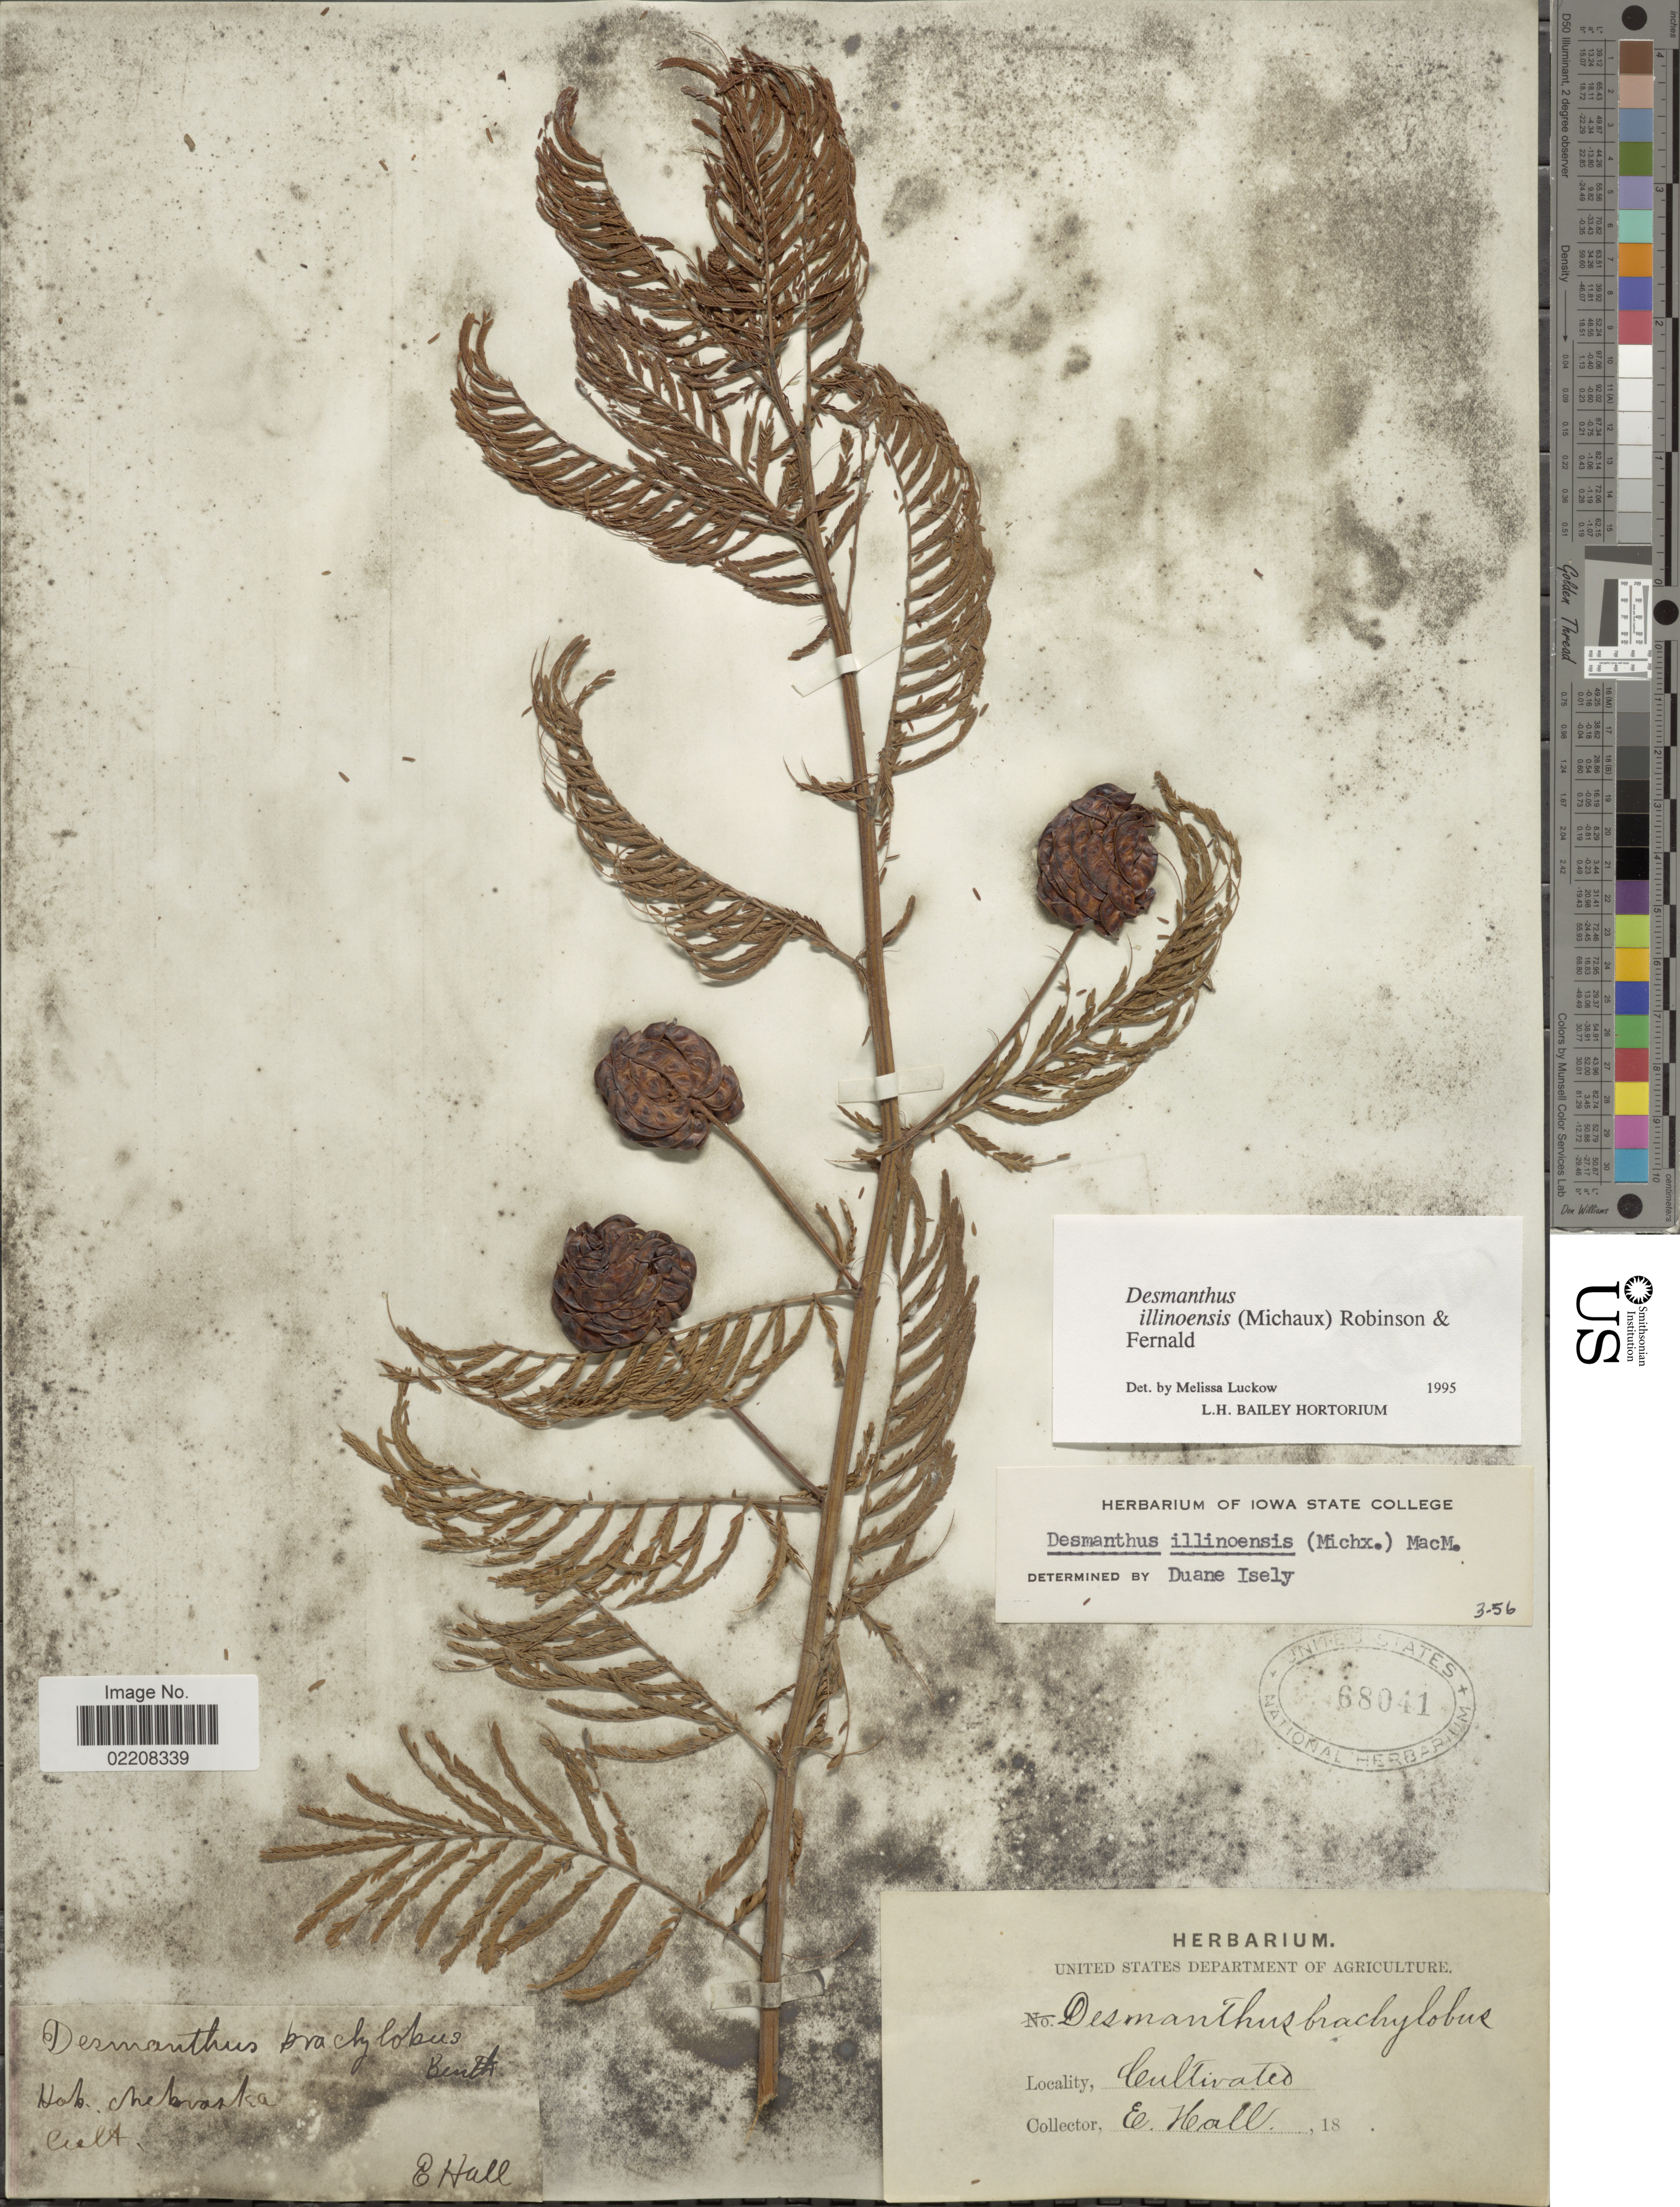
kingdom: Plantae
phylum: Tracheophyta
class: Magnoliopsida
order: Fabales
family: Fabaceae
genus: Desmanthus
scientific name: Desmanthus illinoensis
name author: (Michx.) MacMill.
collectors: E. Hall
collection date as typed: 18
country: United States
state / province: Nebraska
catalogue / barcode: US 68041